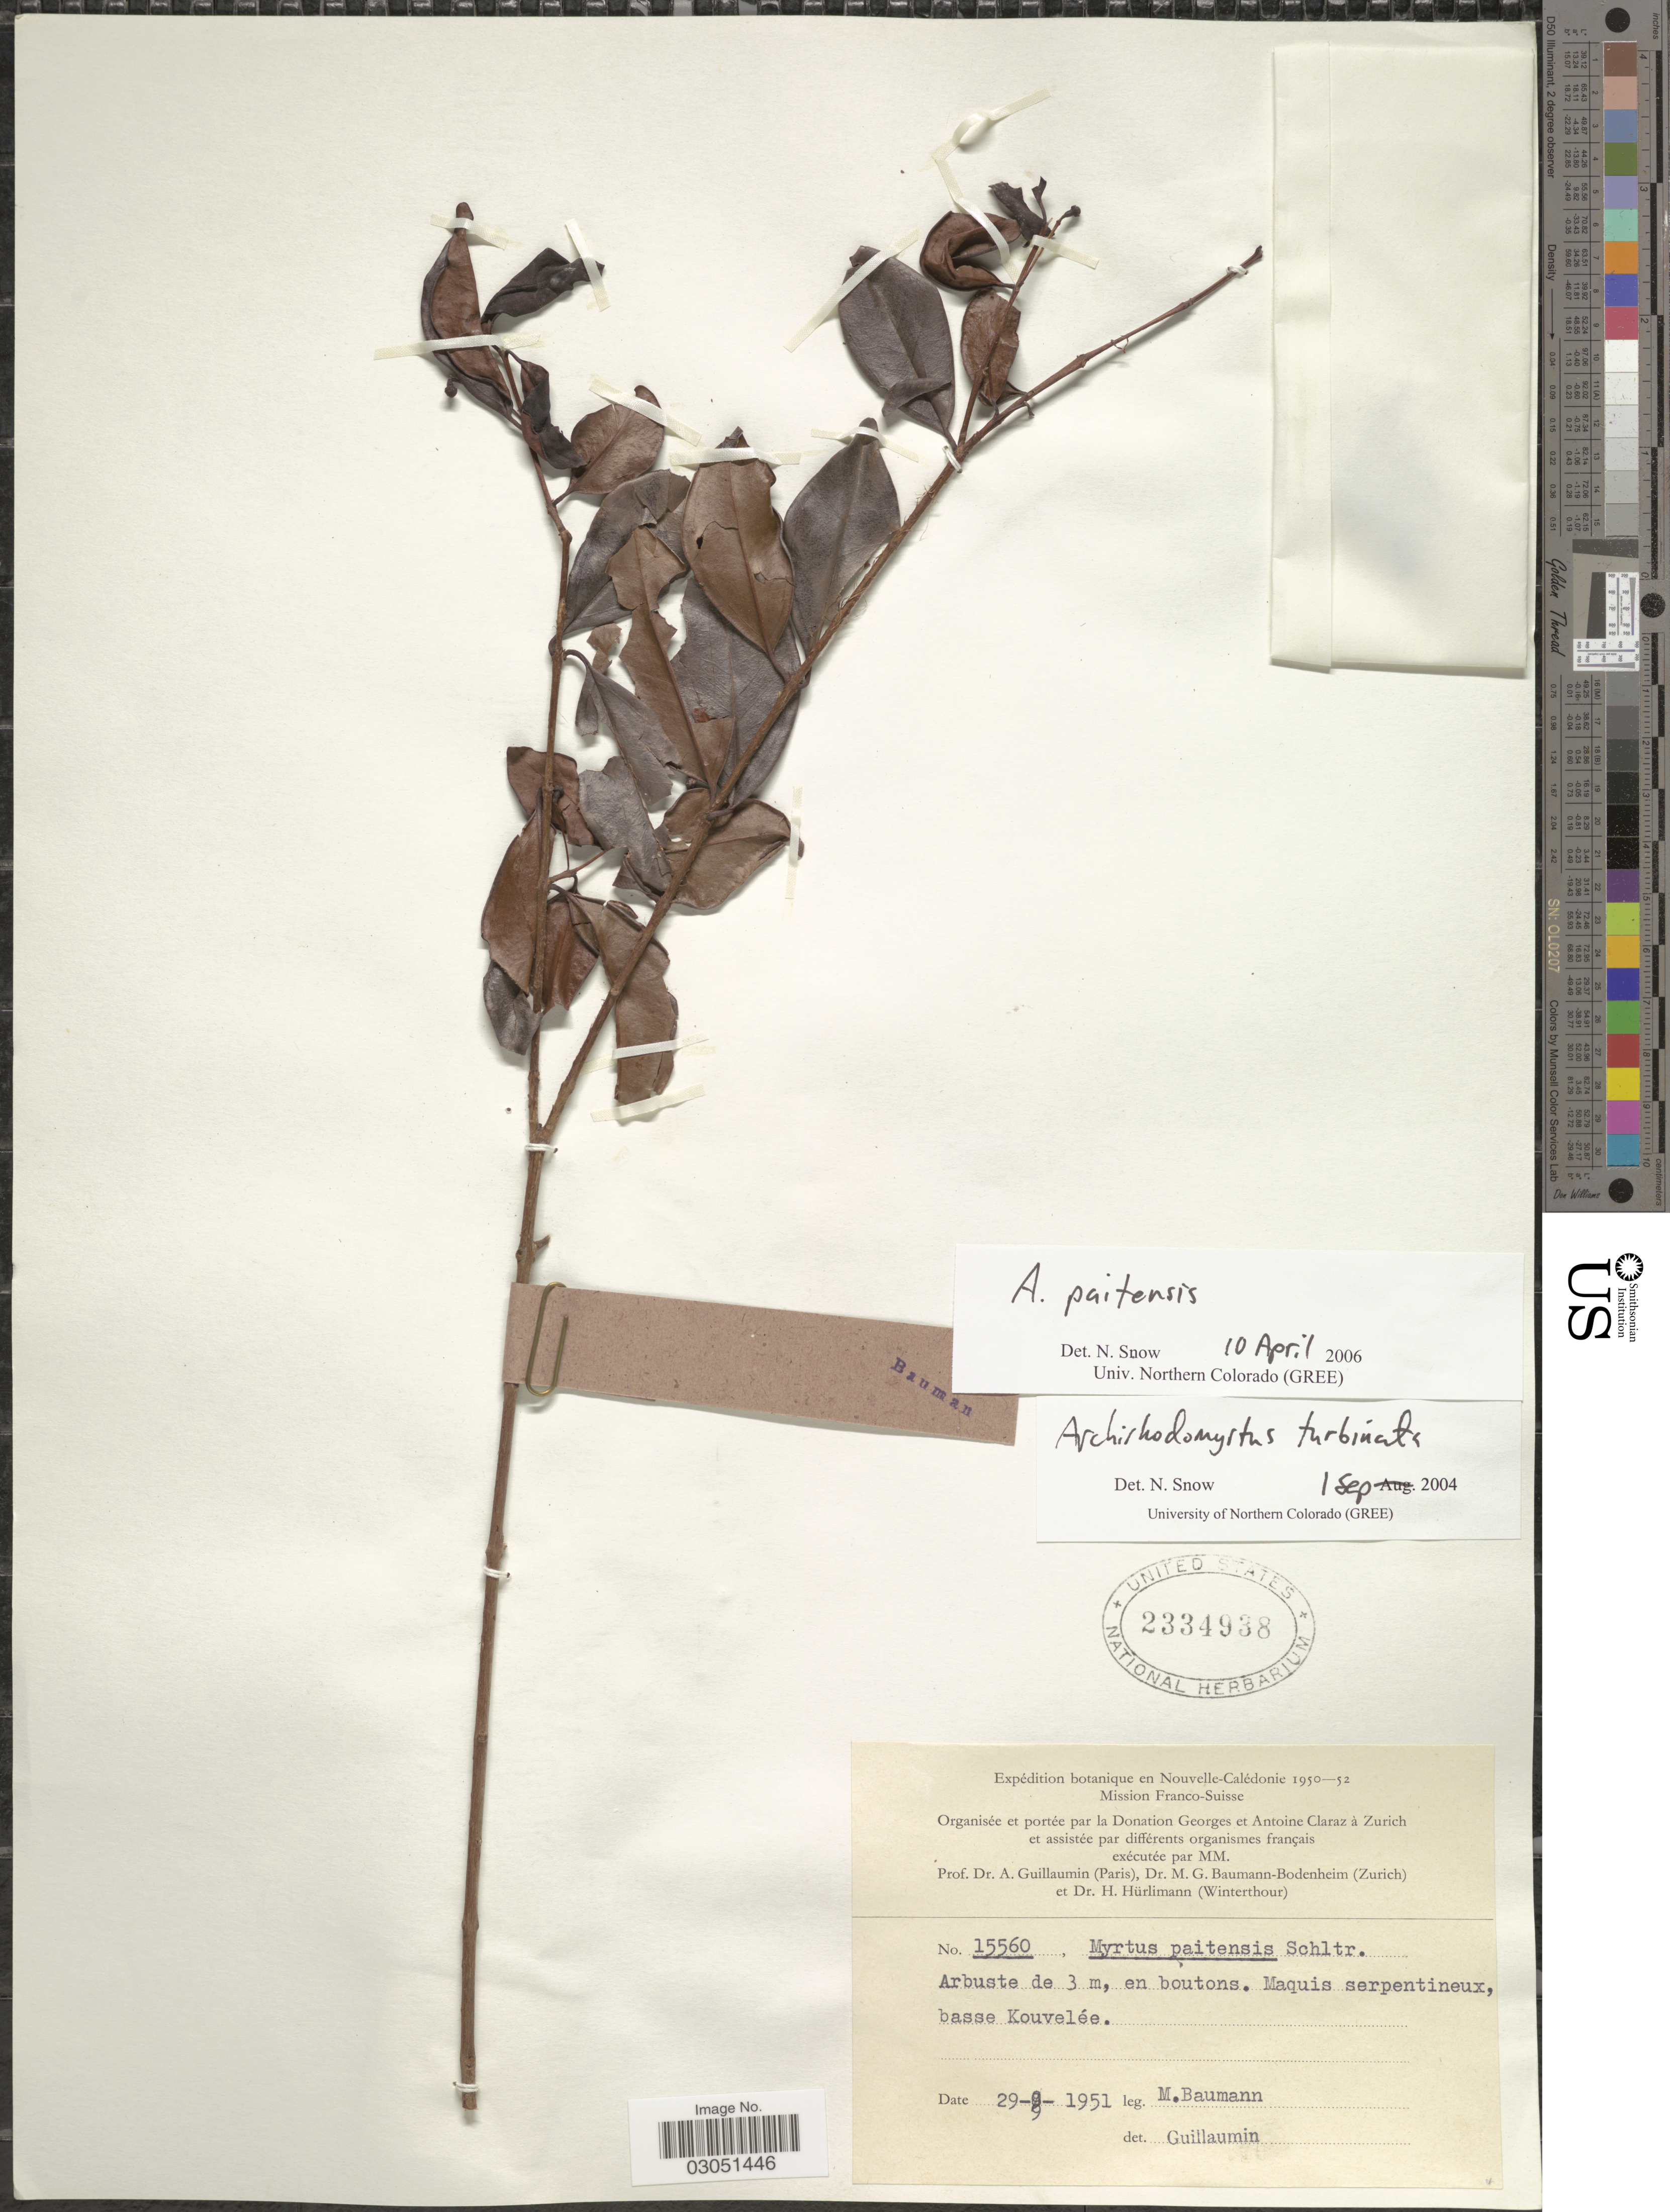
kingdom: Plantae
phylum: Tracheophyta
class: Magnoliopsida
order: Myrtales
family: Myrtaceae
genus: Archirhodomyrtus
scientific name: Archirhodomyrtus paitensis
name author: (Schltr.) Burret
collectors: M. Baumann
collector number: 15560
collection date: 1951-09-29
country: New Caledonia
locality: Nouvelle-Calédonie, Maquis serpentineux, basse Kouvelée.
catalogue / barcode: US 2334938